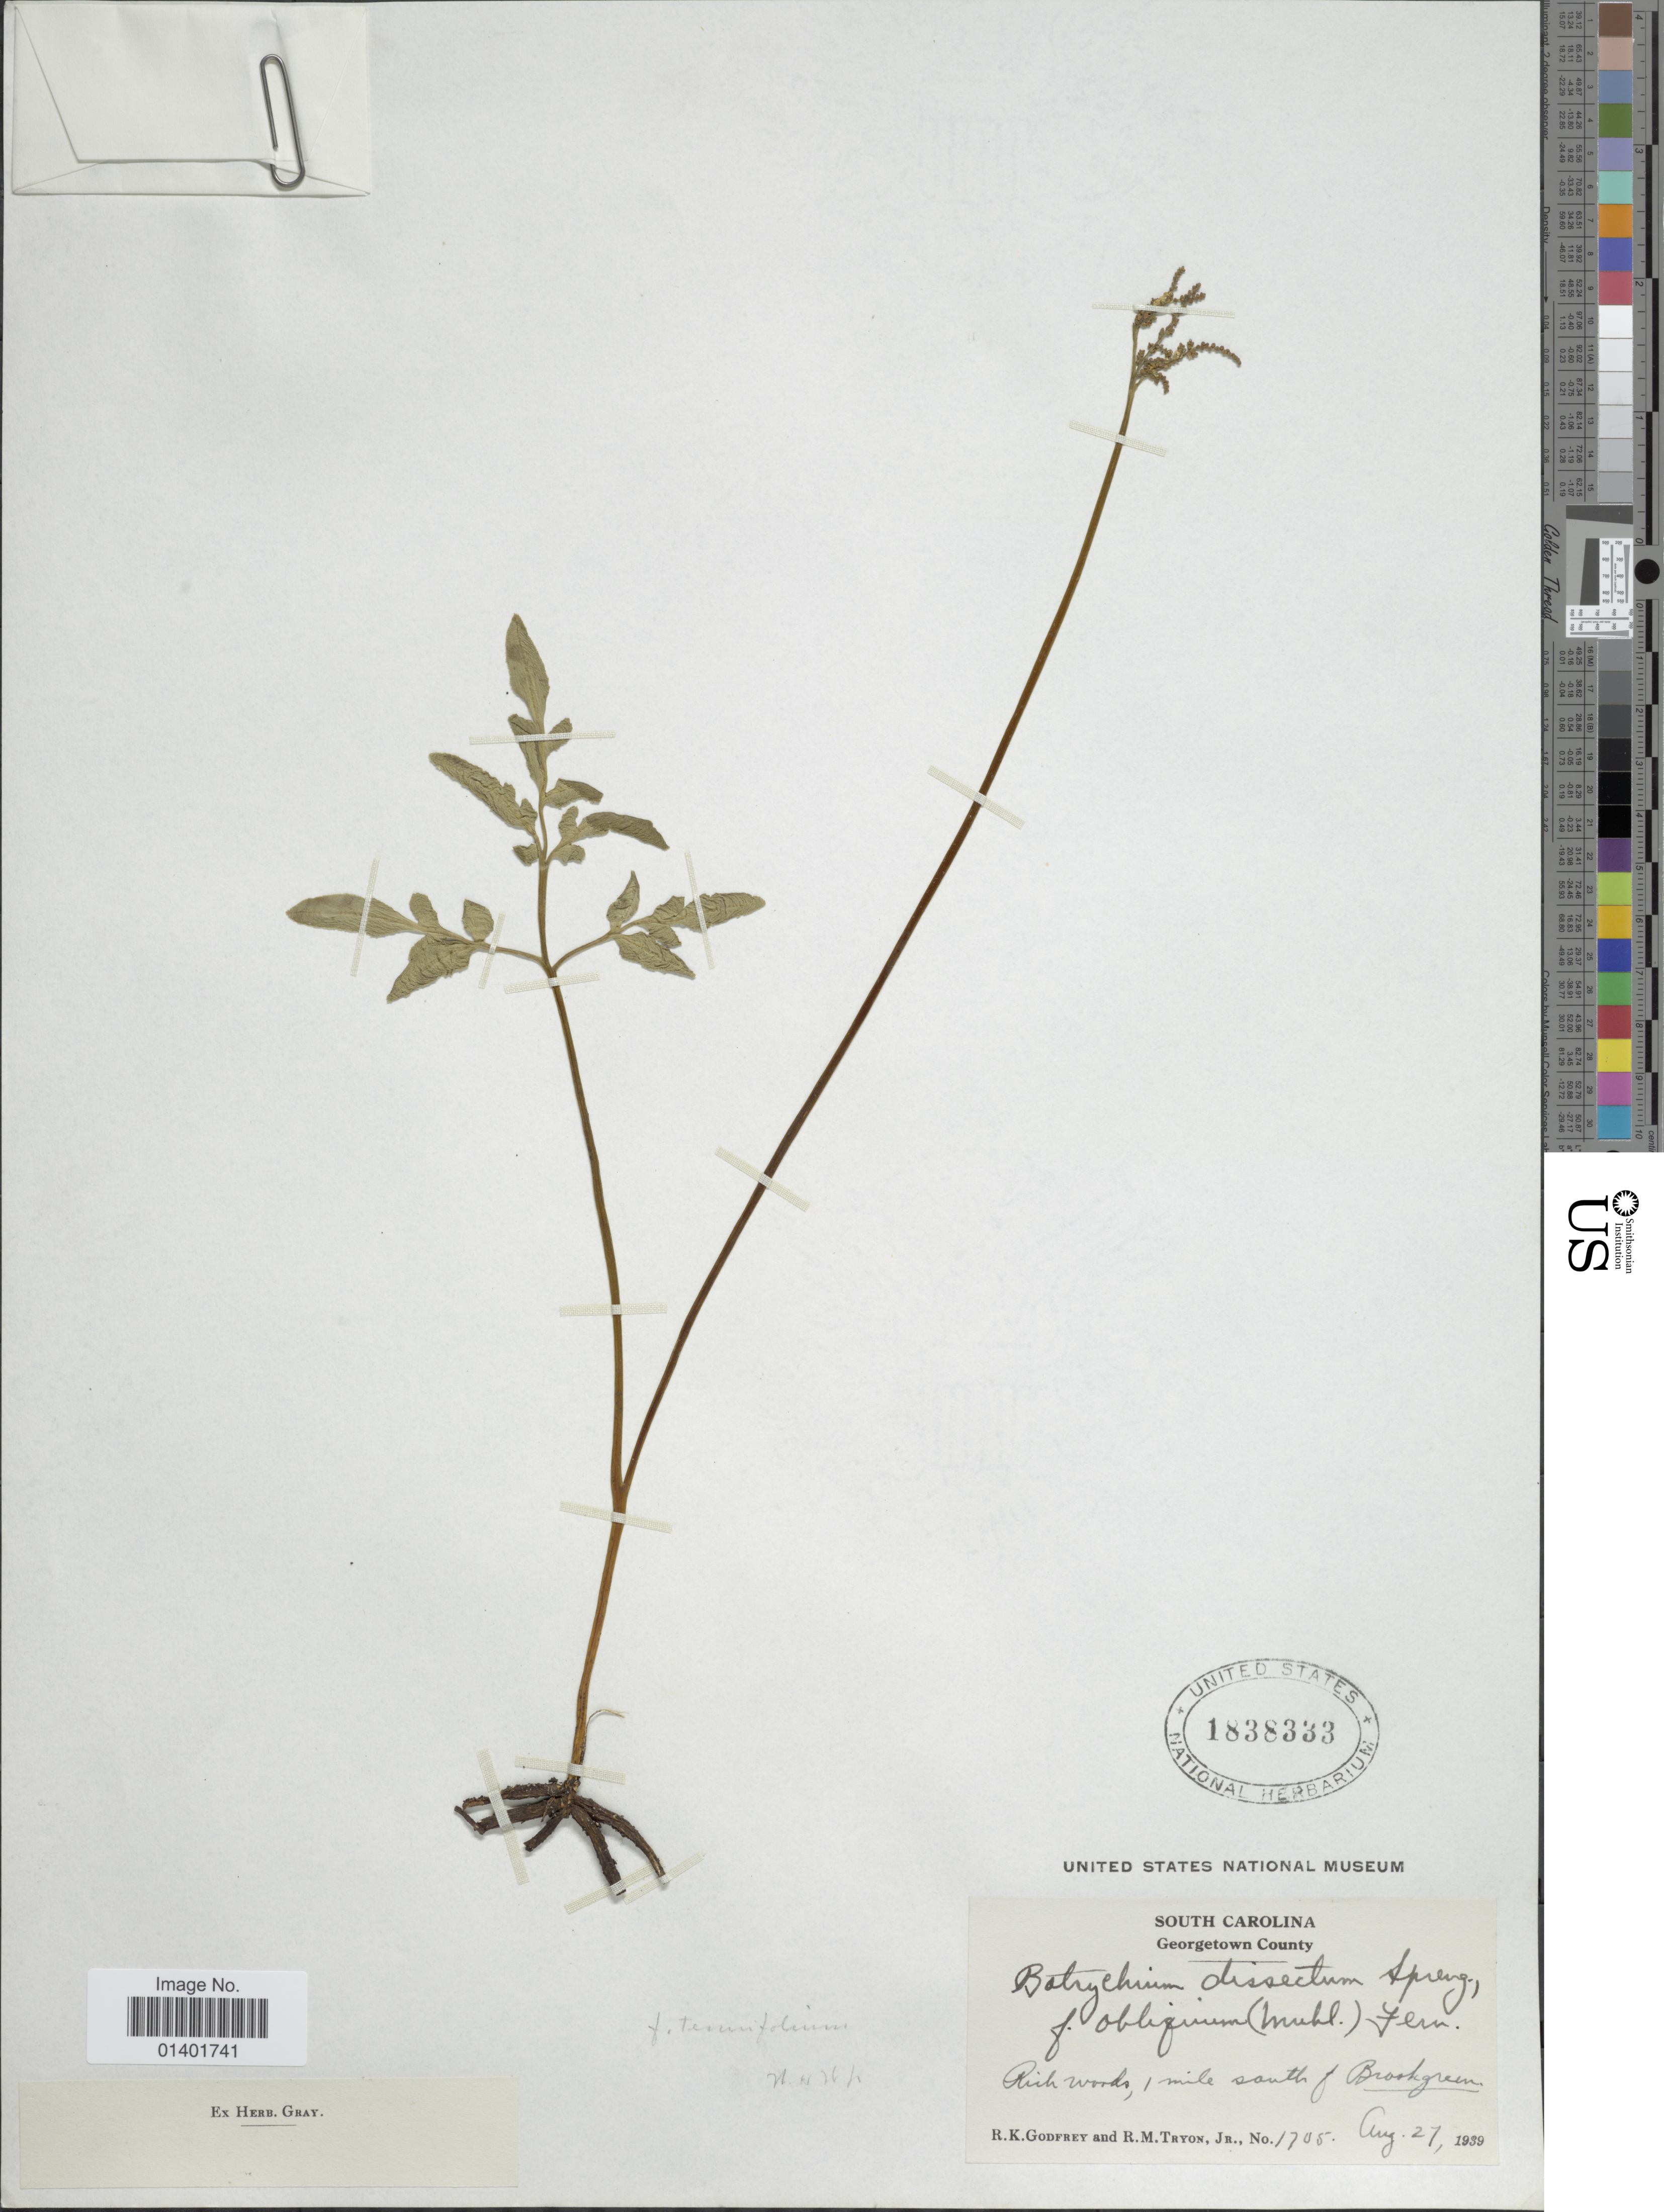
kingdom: Plantae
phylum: Tracheophyta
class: Polypodiopsida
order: Ophioglossales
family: Ophioglossaceae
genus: Botrychium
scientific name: Botrychium dissectum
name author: Spreng.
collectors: R. K. Godfrey & R. M. Tryon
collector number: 1705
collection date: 1939-08-27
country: United States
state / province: South Carolina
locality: Georgetown County, Rich woods, mile south of Brookgreen.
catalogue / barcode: US 1838333